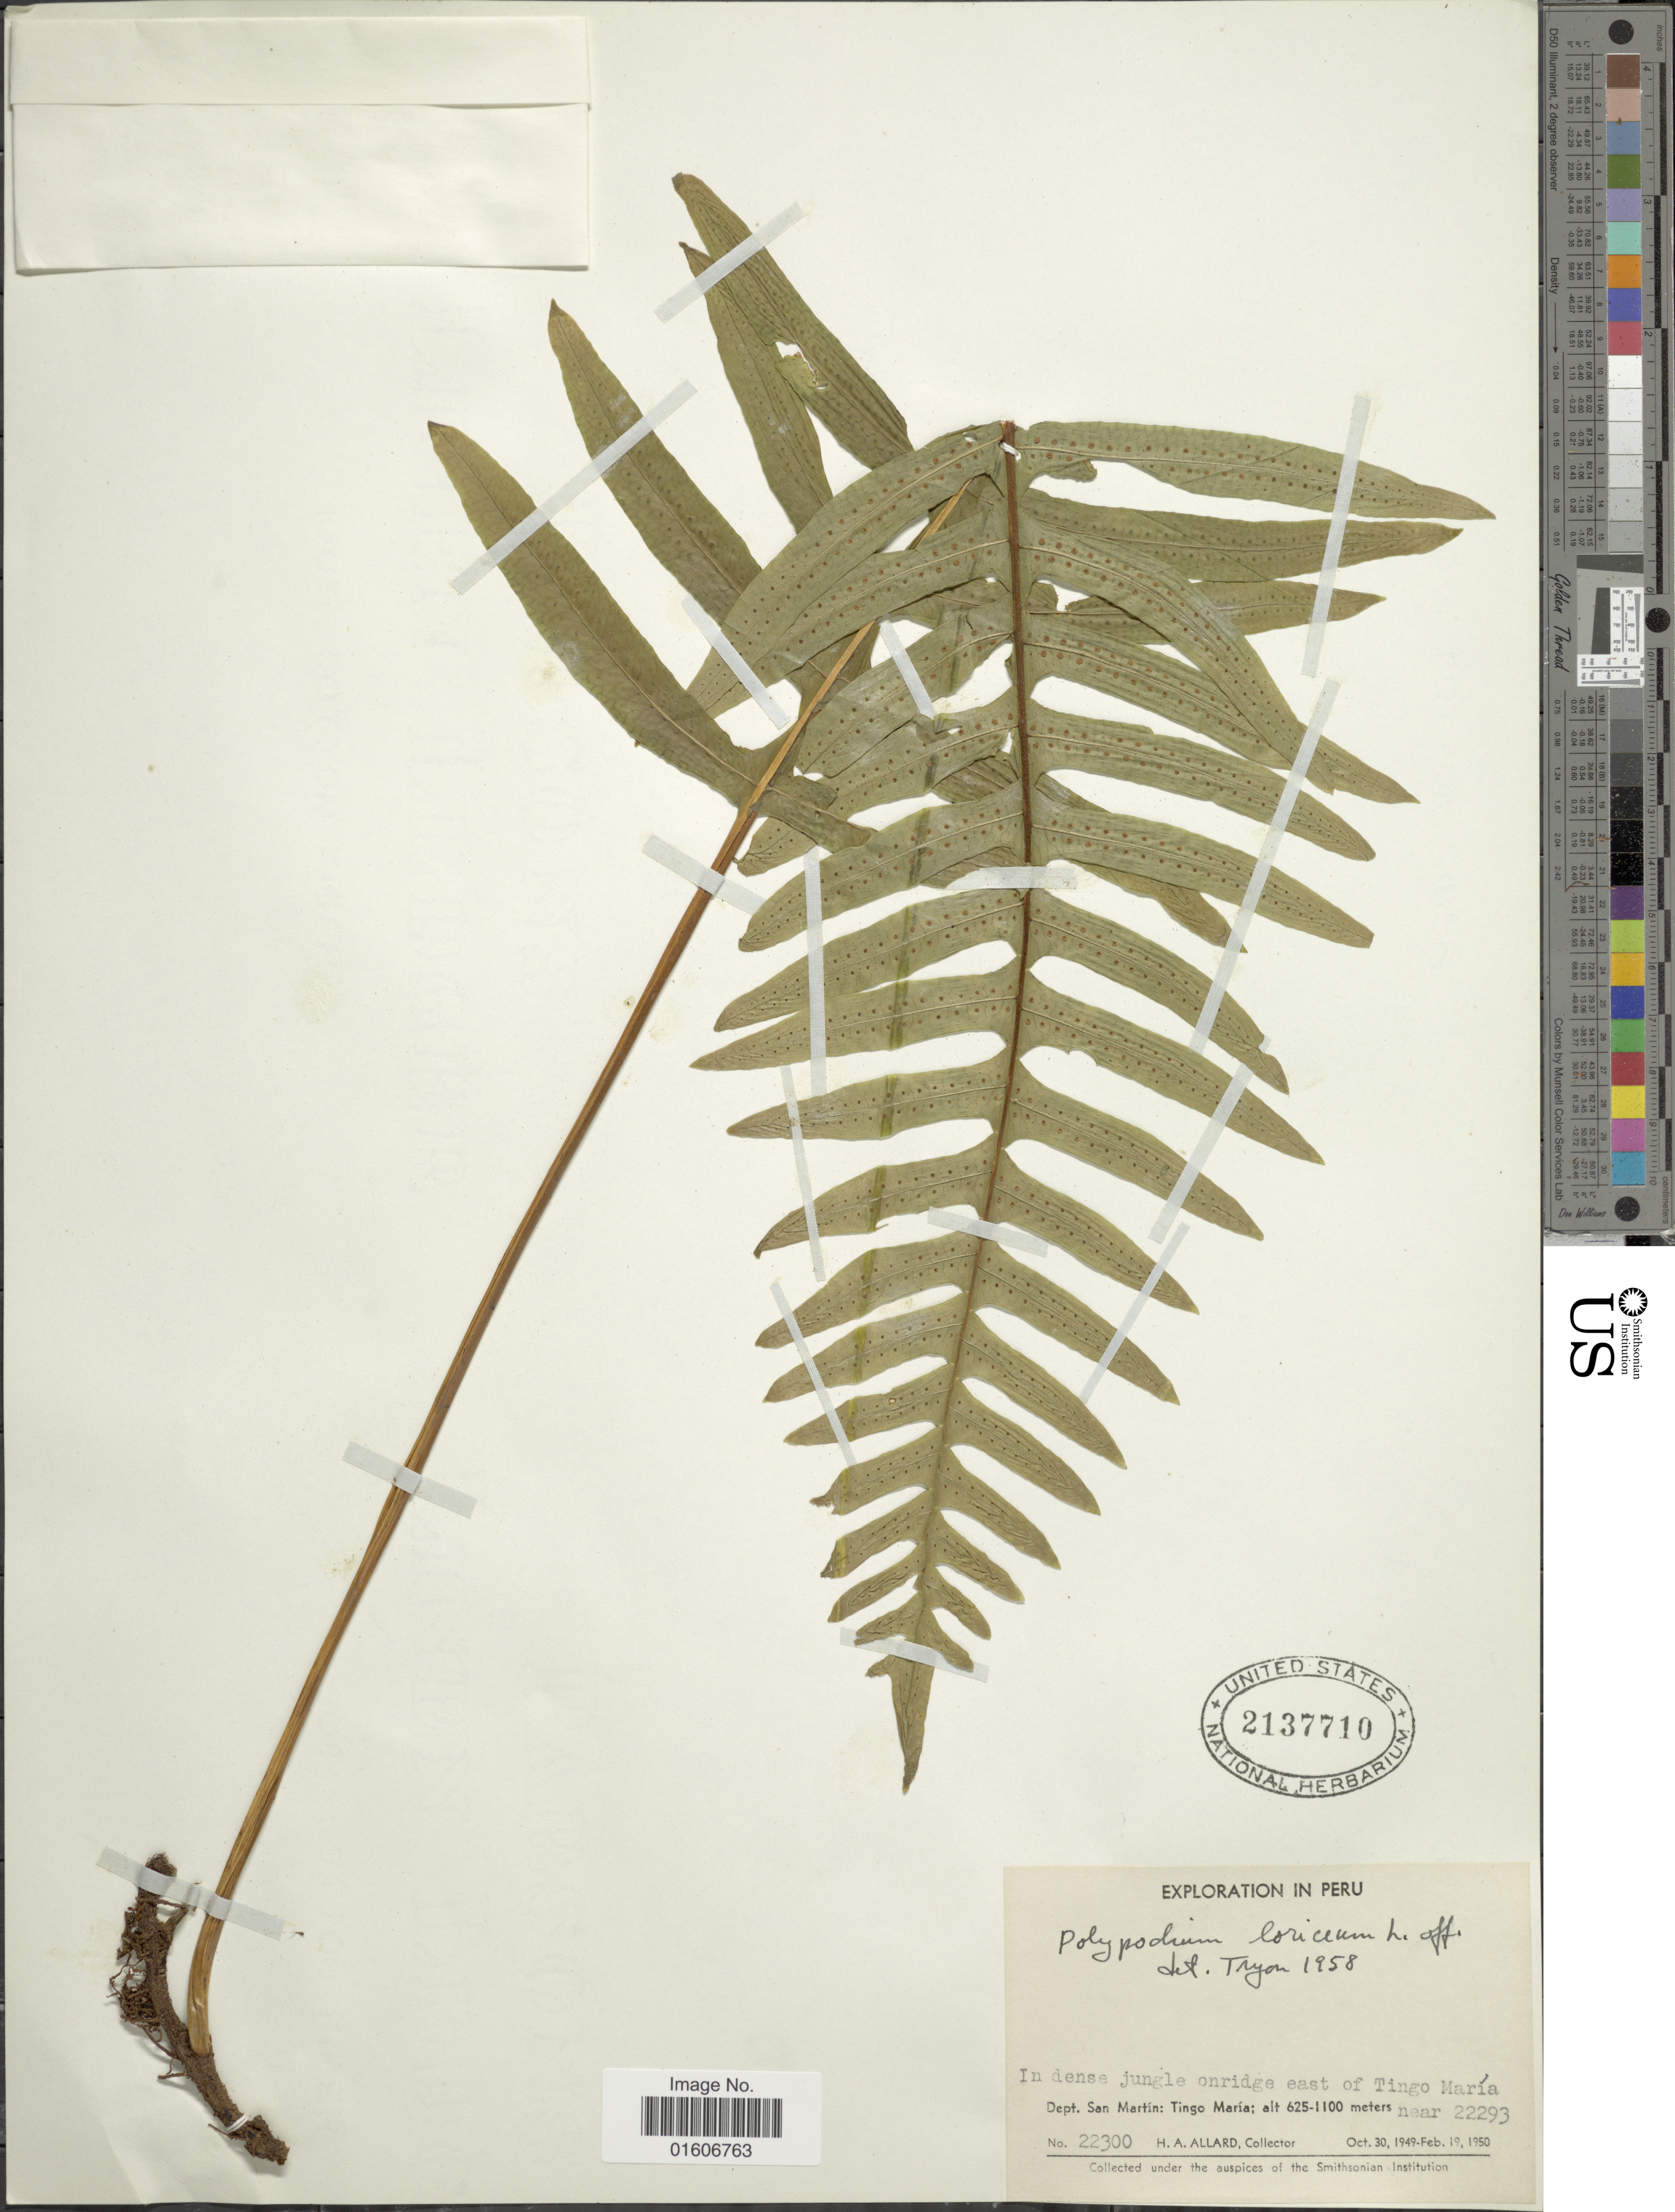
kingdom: Plantae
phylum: Tracheophyta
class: Polypodiopsida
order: Polypodiales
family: Polypodiaceae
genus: Serpocaulon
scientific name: Serpocaulon loriceum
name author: (L.) A.R. Sm.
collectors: H. A. Allard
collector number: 22300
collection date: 1949-10-30/1950-02-19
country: Peru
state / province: San Martín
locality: In dense jungle onridge east of Tingo María, Dept San Martín: Tingo María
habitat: in dense jungle on ridge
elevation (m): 625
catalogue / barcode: US 2137710